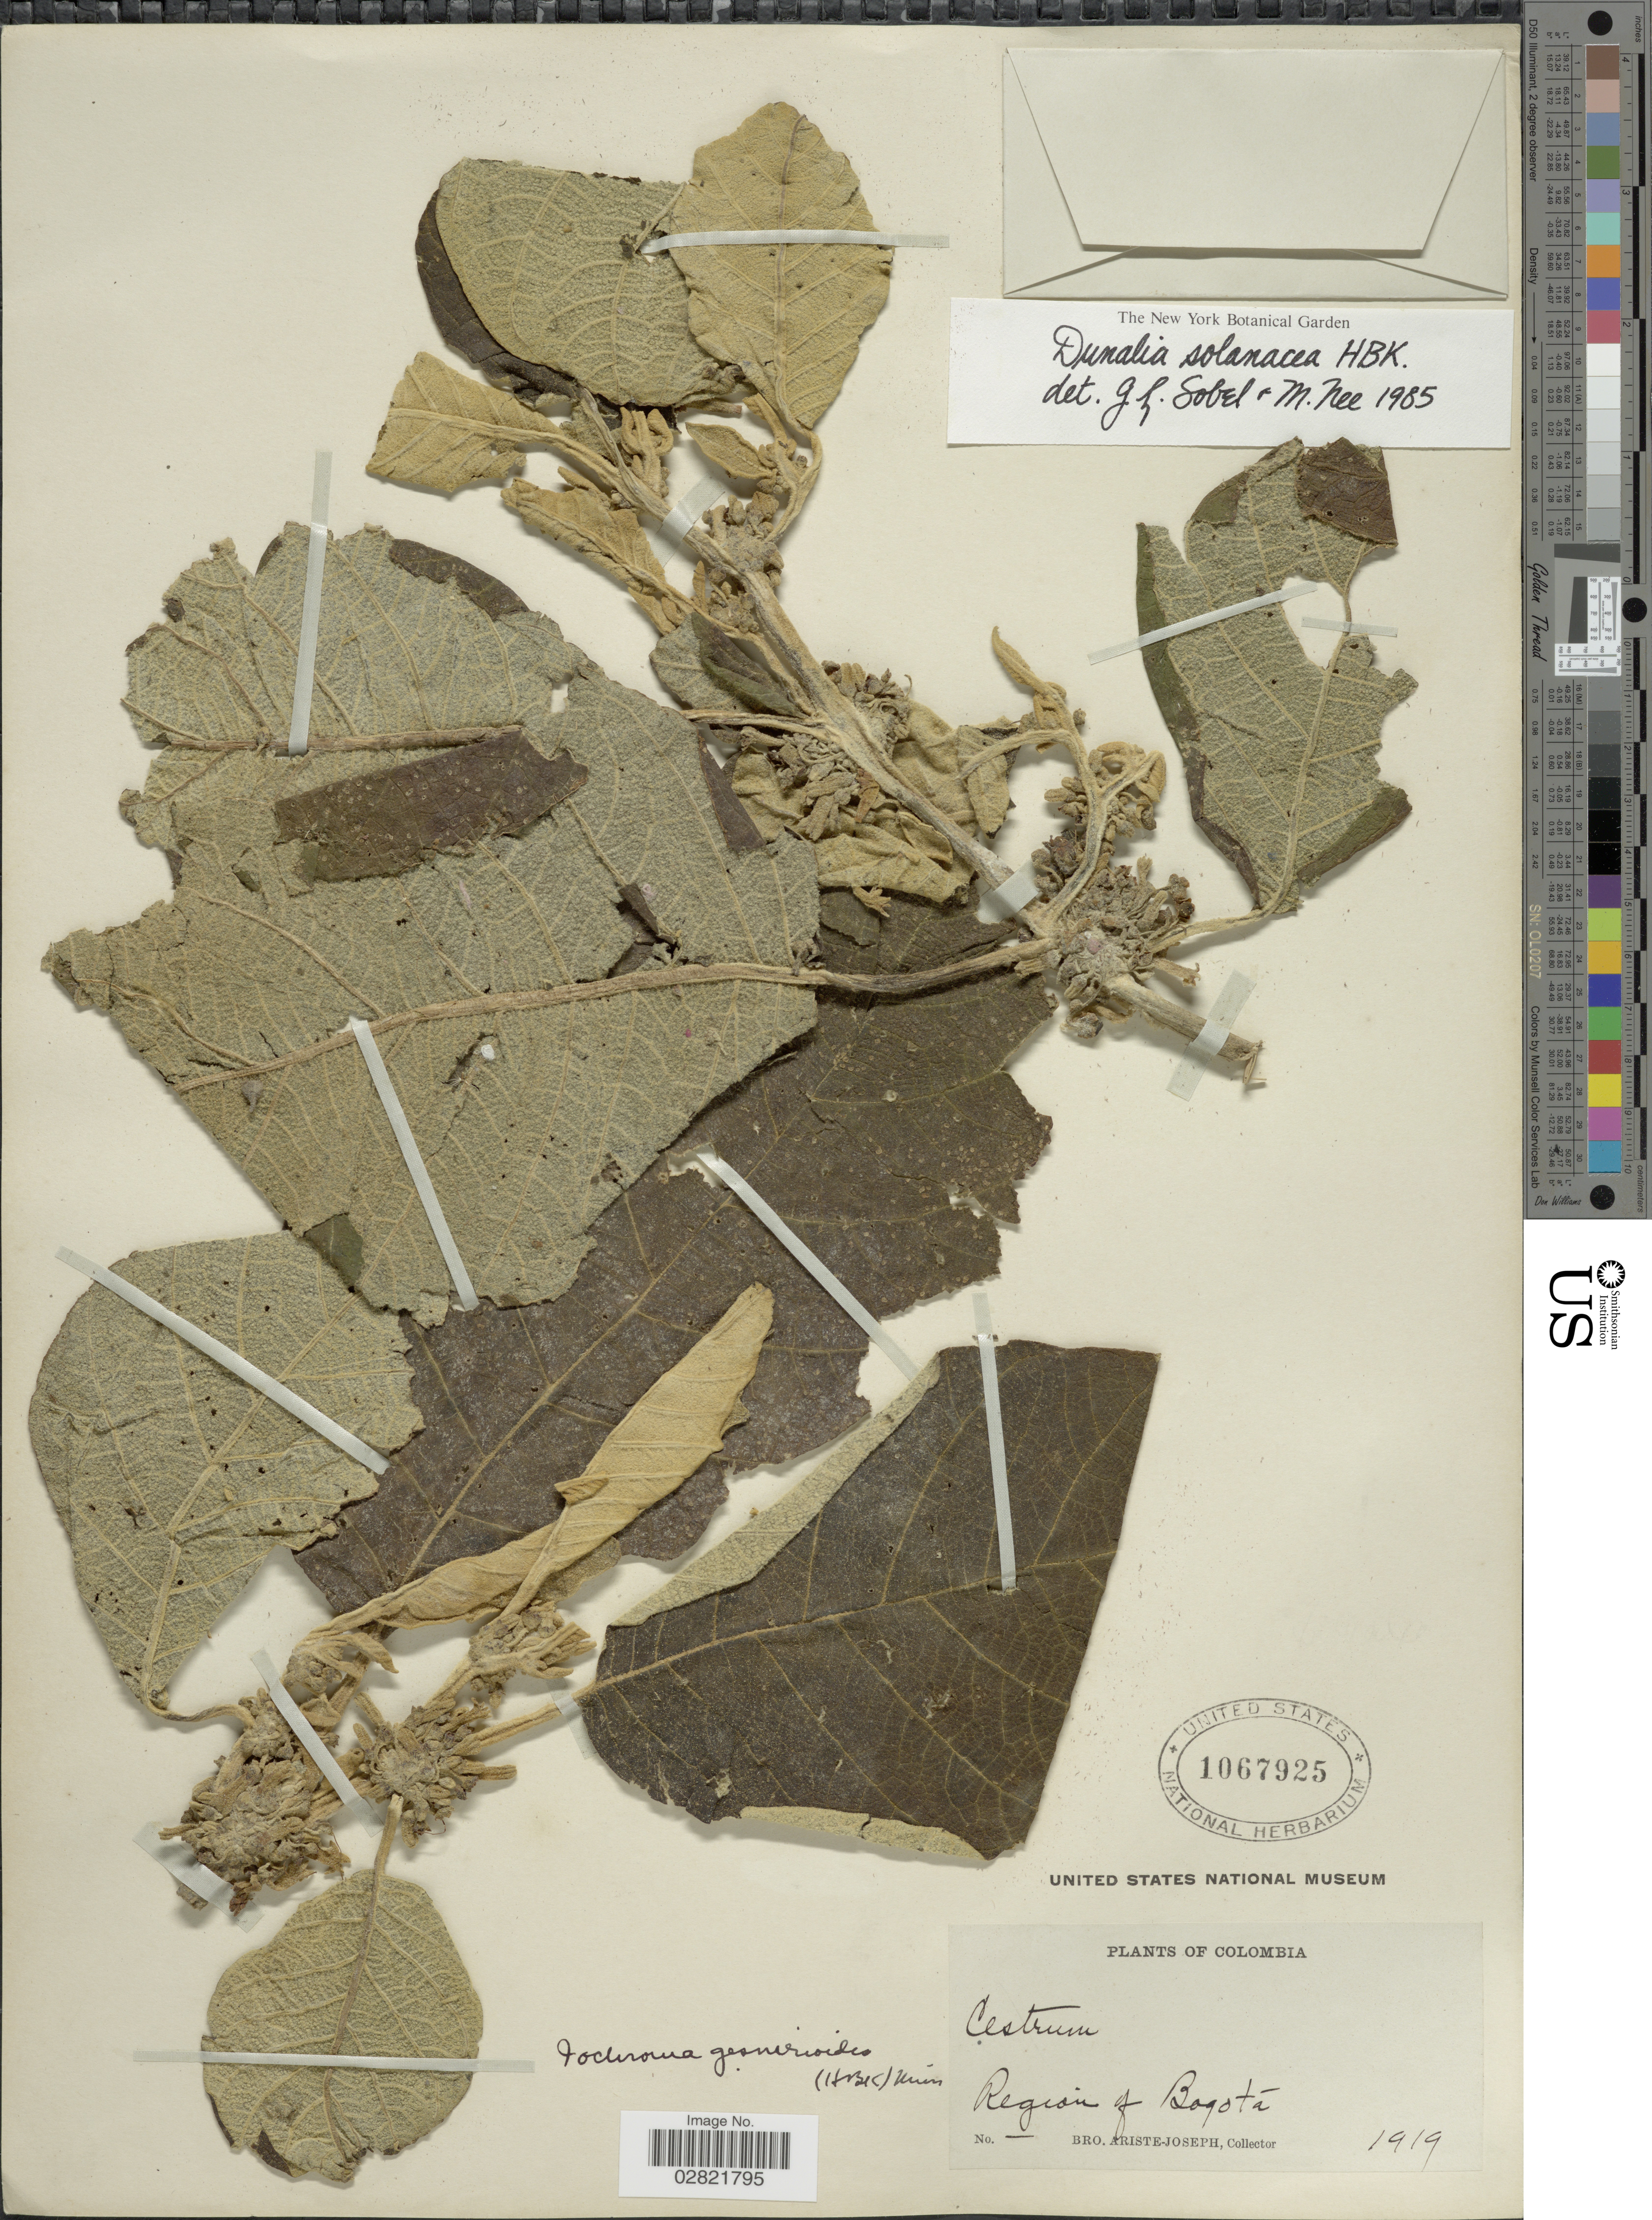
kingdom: Plantae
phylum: Tracheophyta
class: Magnoliopsida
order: Solanales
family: Solanaceae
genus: Dunalia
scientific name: Dunalia solanacea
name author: Kunth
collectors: Bro. Ariste-Joseph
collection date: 1919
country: Colombia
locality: Region of Bogotá.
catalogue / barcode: US 1067925